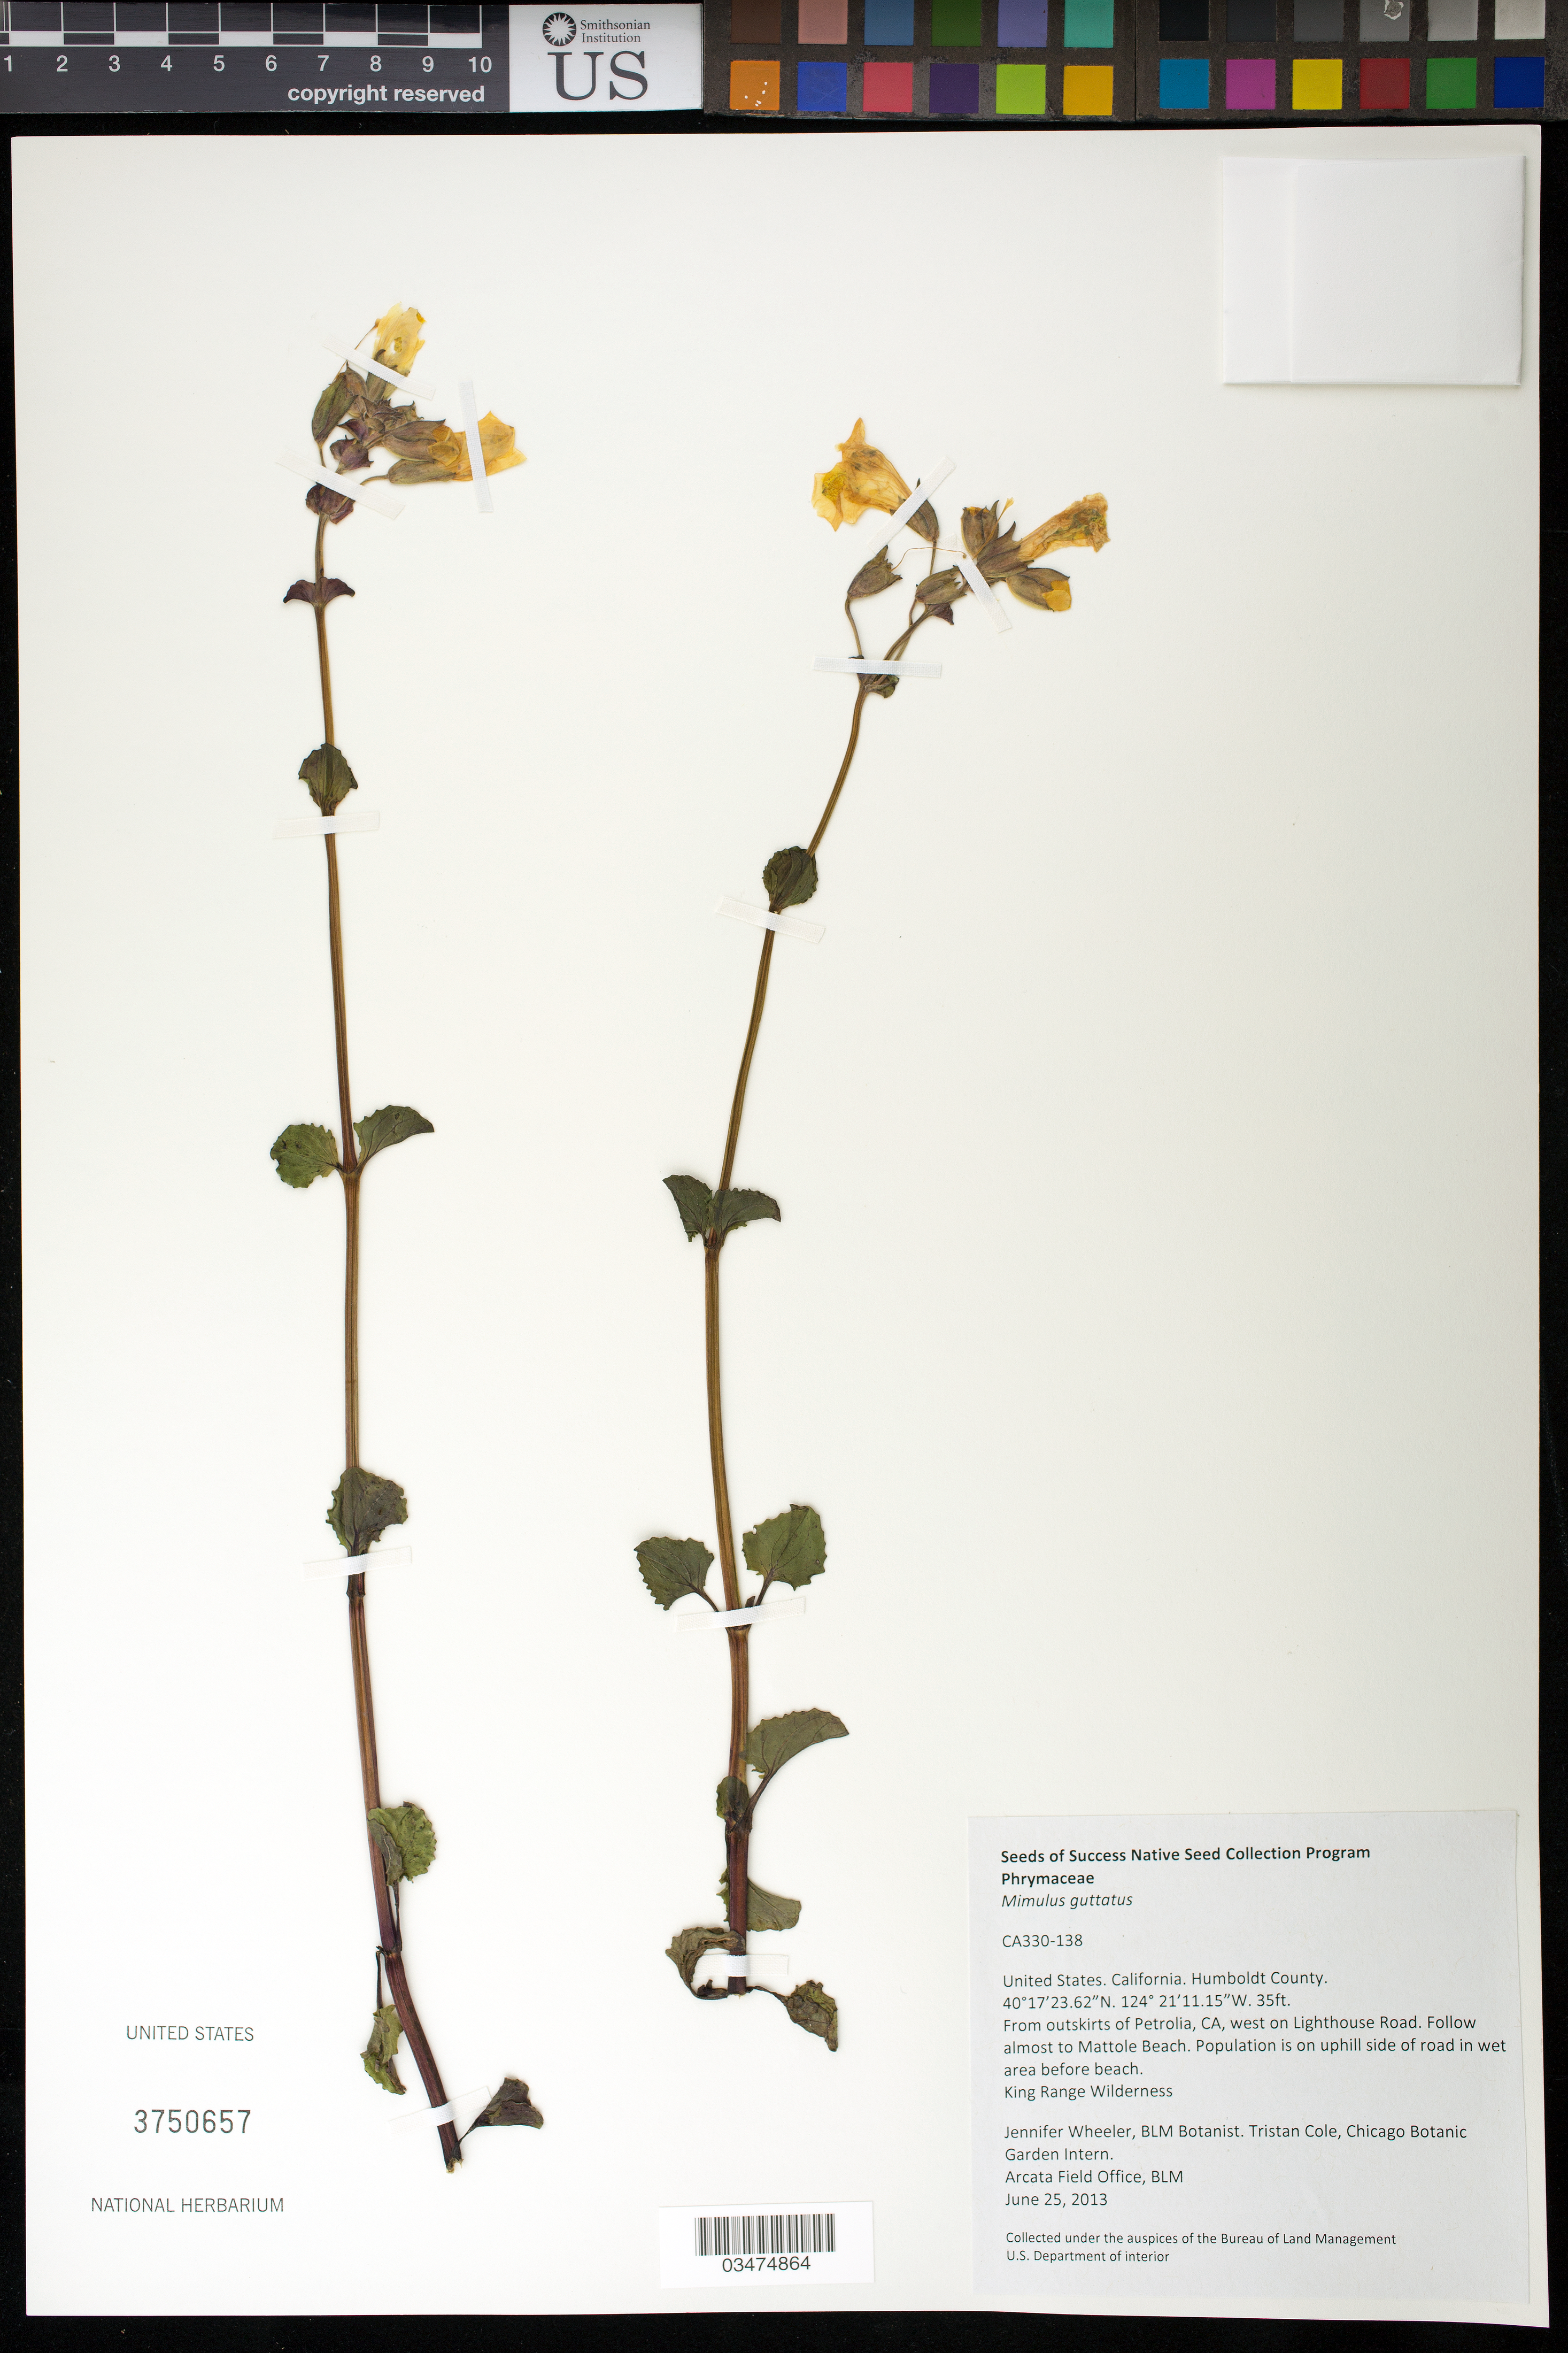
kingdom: Plantae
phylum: Tracheophyta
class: Magnoliopsida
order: Lamiales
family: Phrymaceae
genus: Mimulus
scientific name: Mimulus guttatus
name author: DC.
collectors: J. Wheeler & T. Cole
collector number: CA330-138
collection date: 2013-06-25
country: United States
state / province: California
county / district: Humboldt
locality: From outskirts of Petrolia, W on Lighthouse rd, to Mattole Beach. King Range Wilderness.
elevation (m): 11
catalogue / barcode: US 3750657